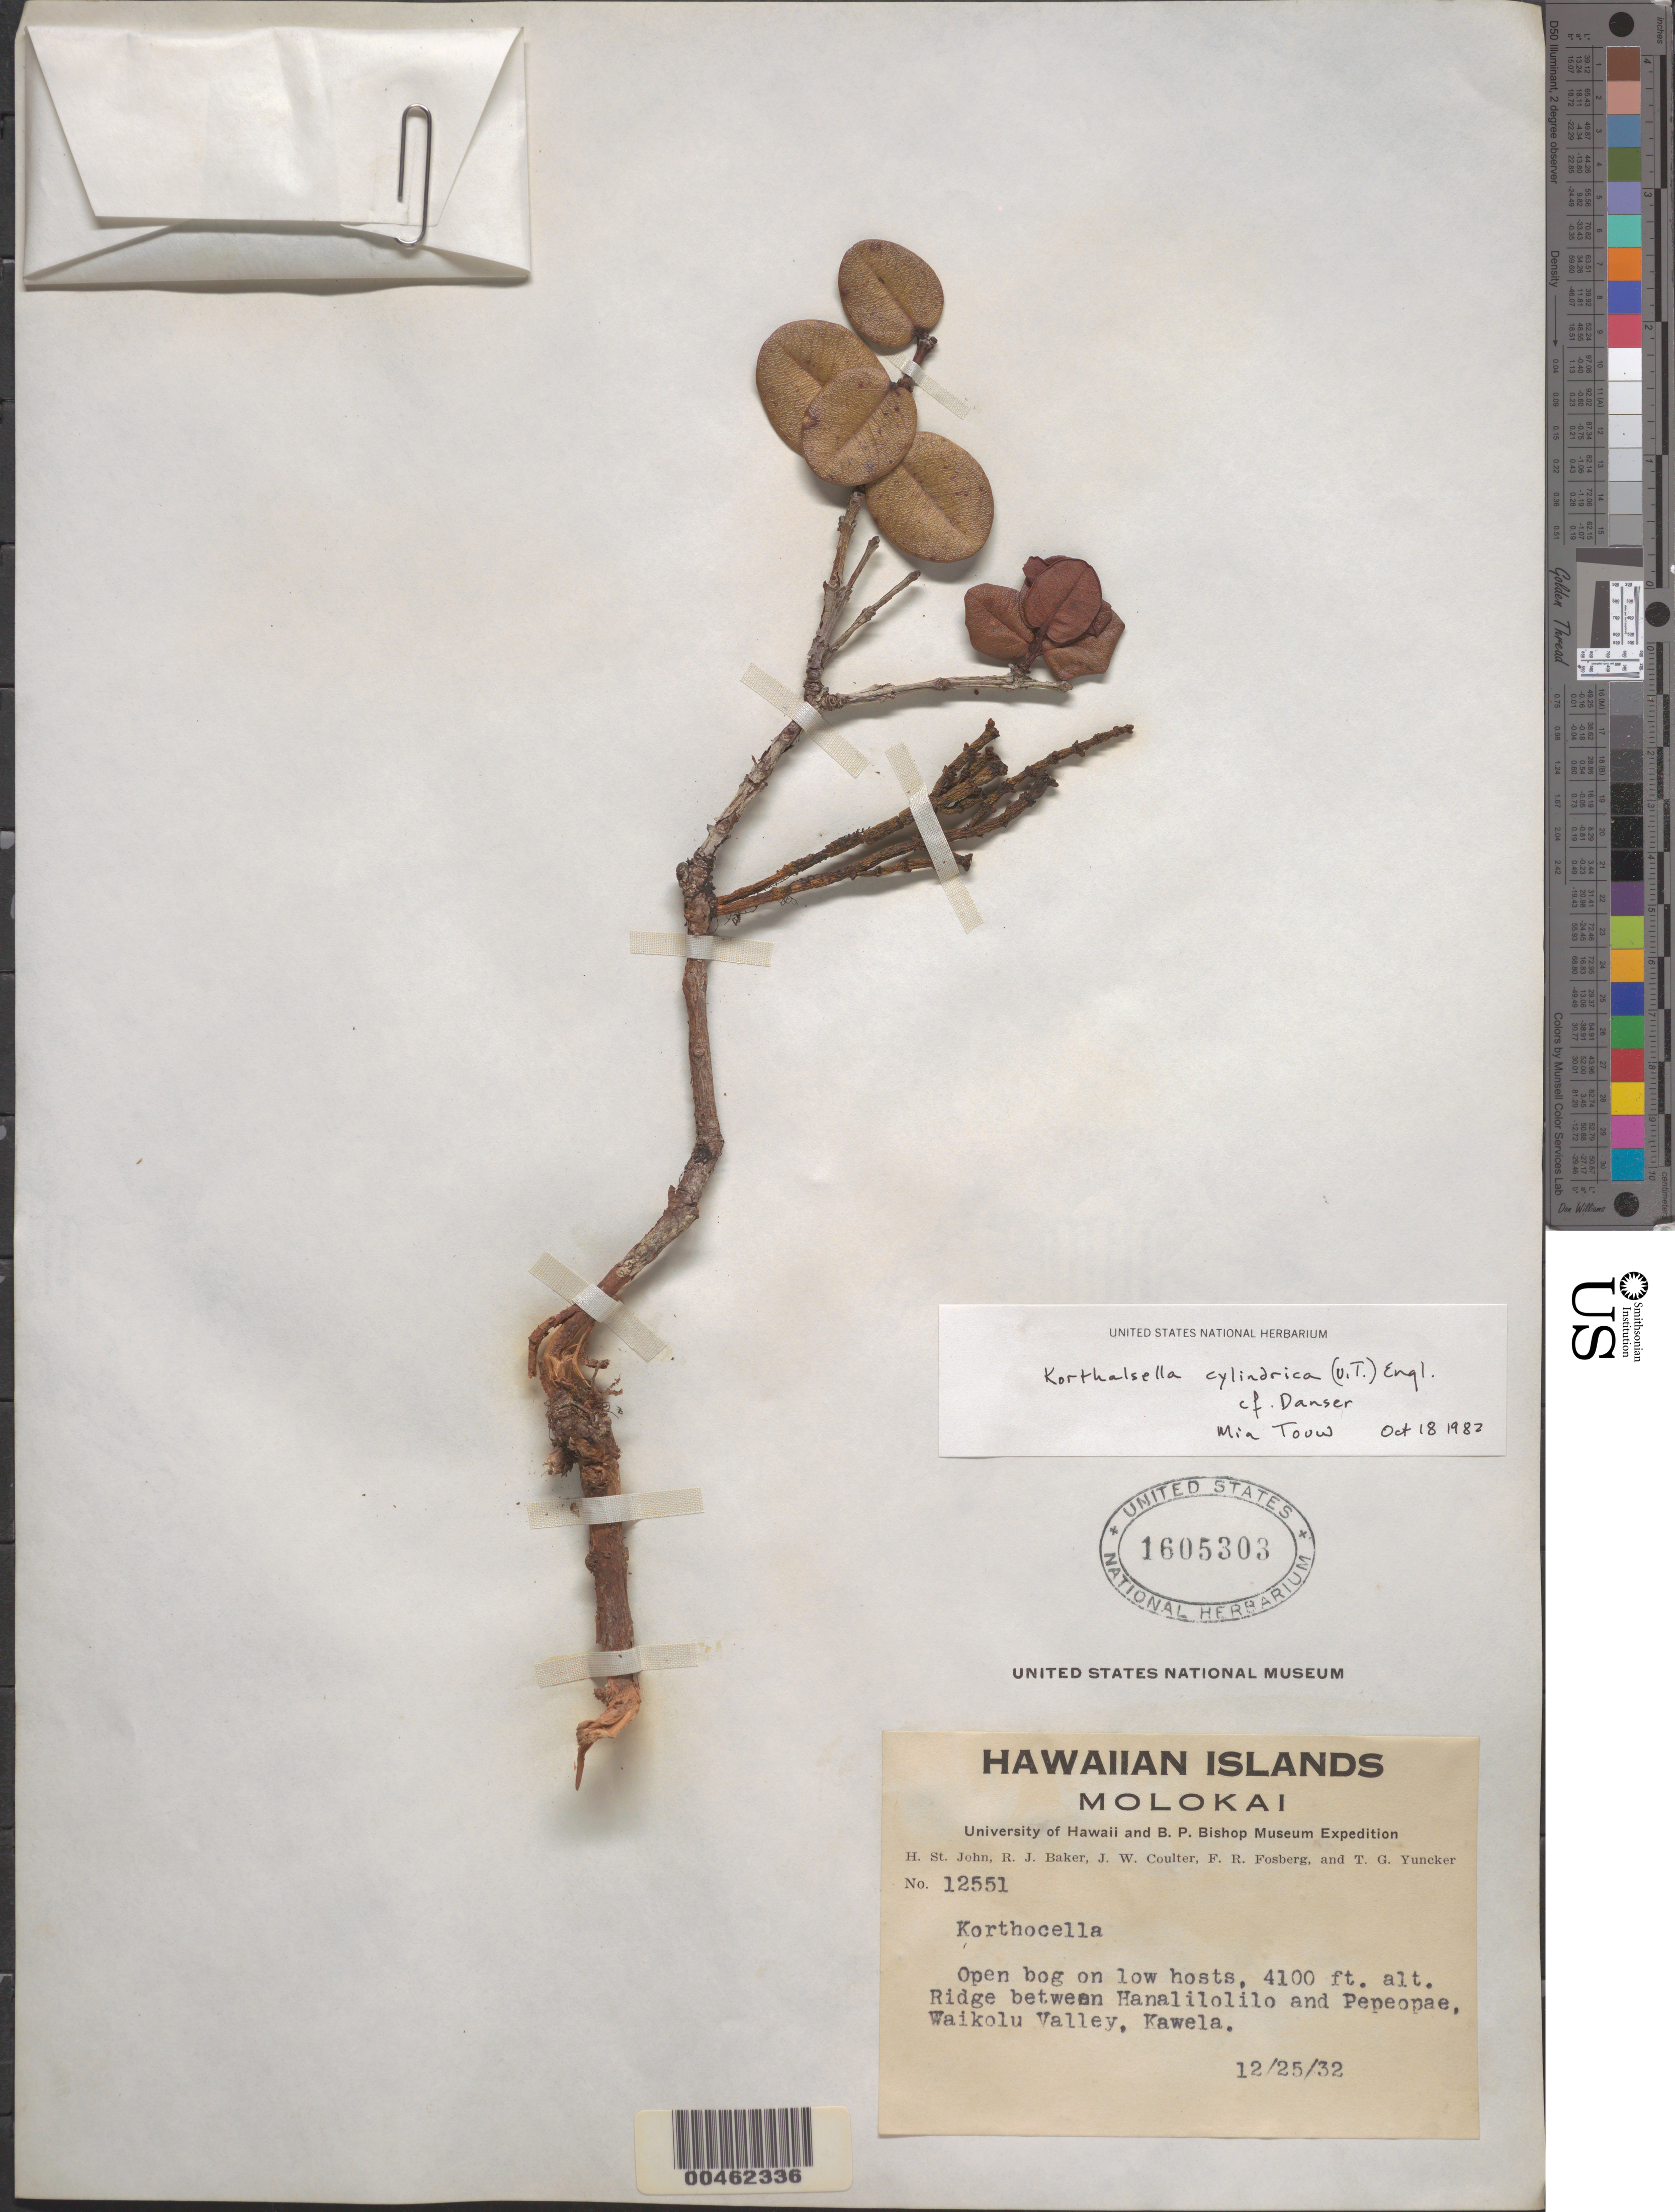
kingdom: Plantae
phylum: Tracheophyta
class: Magnoliopsida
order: Santalales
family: Viscaceae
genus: Korthalsella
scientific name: Korthalsella cylindrica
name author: (Tiegh.) Engl.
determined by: Touw, M.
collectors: H. St. John, R. J. Baker, J. W. Coulter & F. R. Fosberg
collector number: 12551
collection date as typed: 25 Dec 1932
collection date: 1932-12-25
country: United States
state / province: Hawaii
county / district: Maui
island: Moloka'i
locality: Ridge between Hanalilolilo and Pepeopae, Waikolu Valley, Kawela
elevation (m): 1250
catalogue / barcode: US 1605303